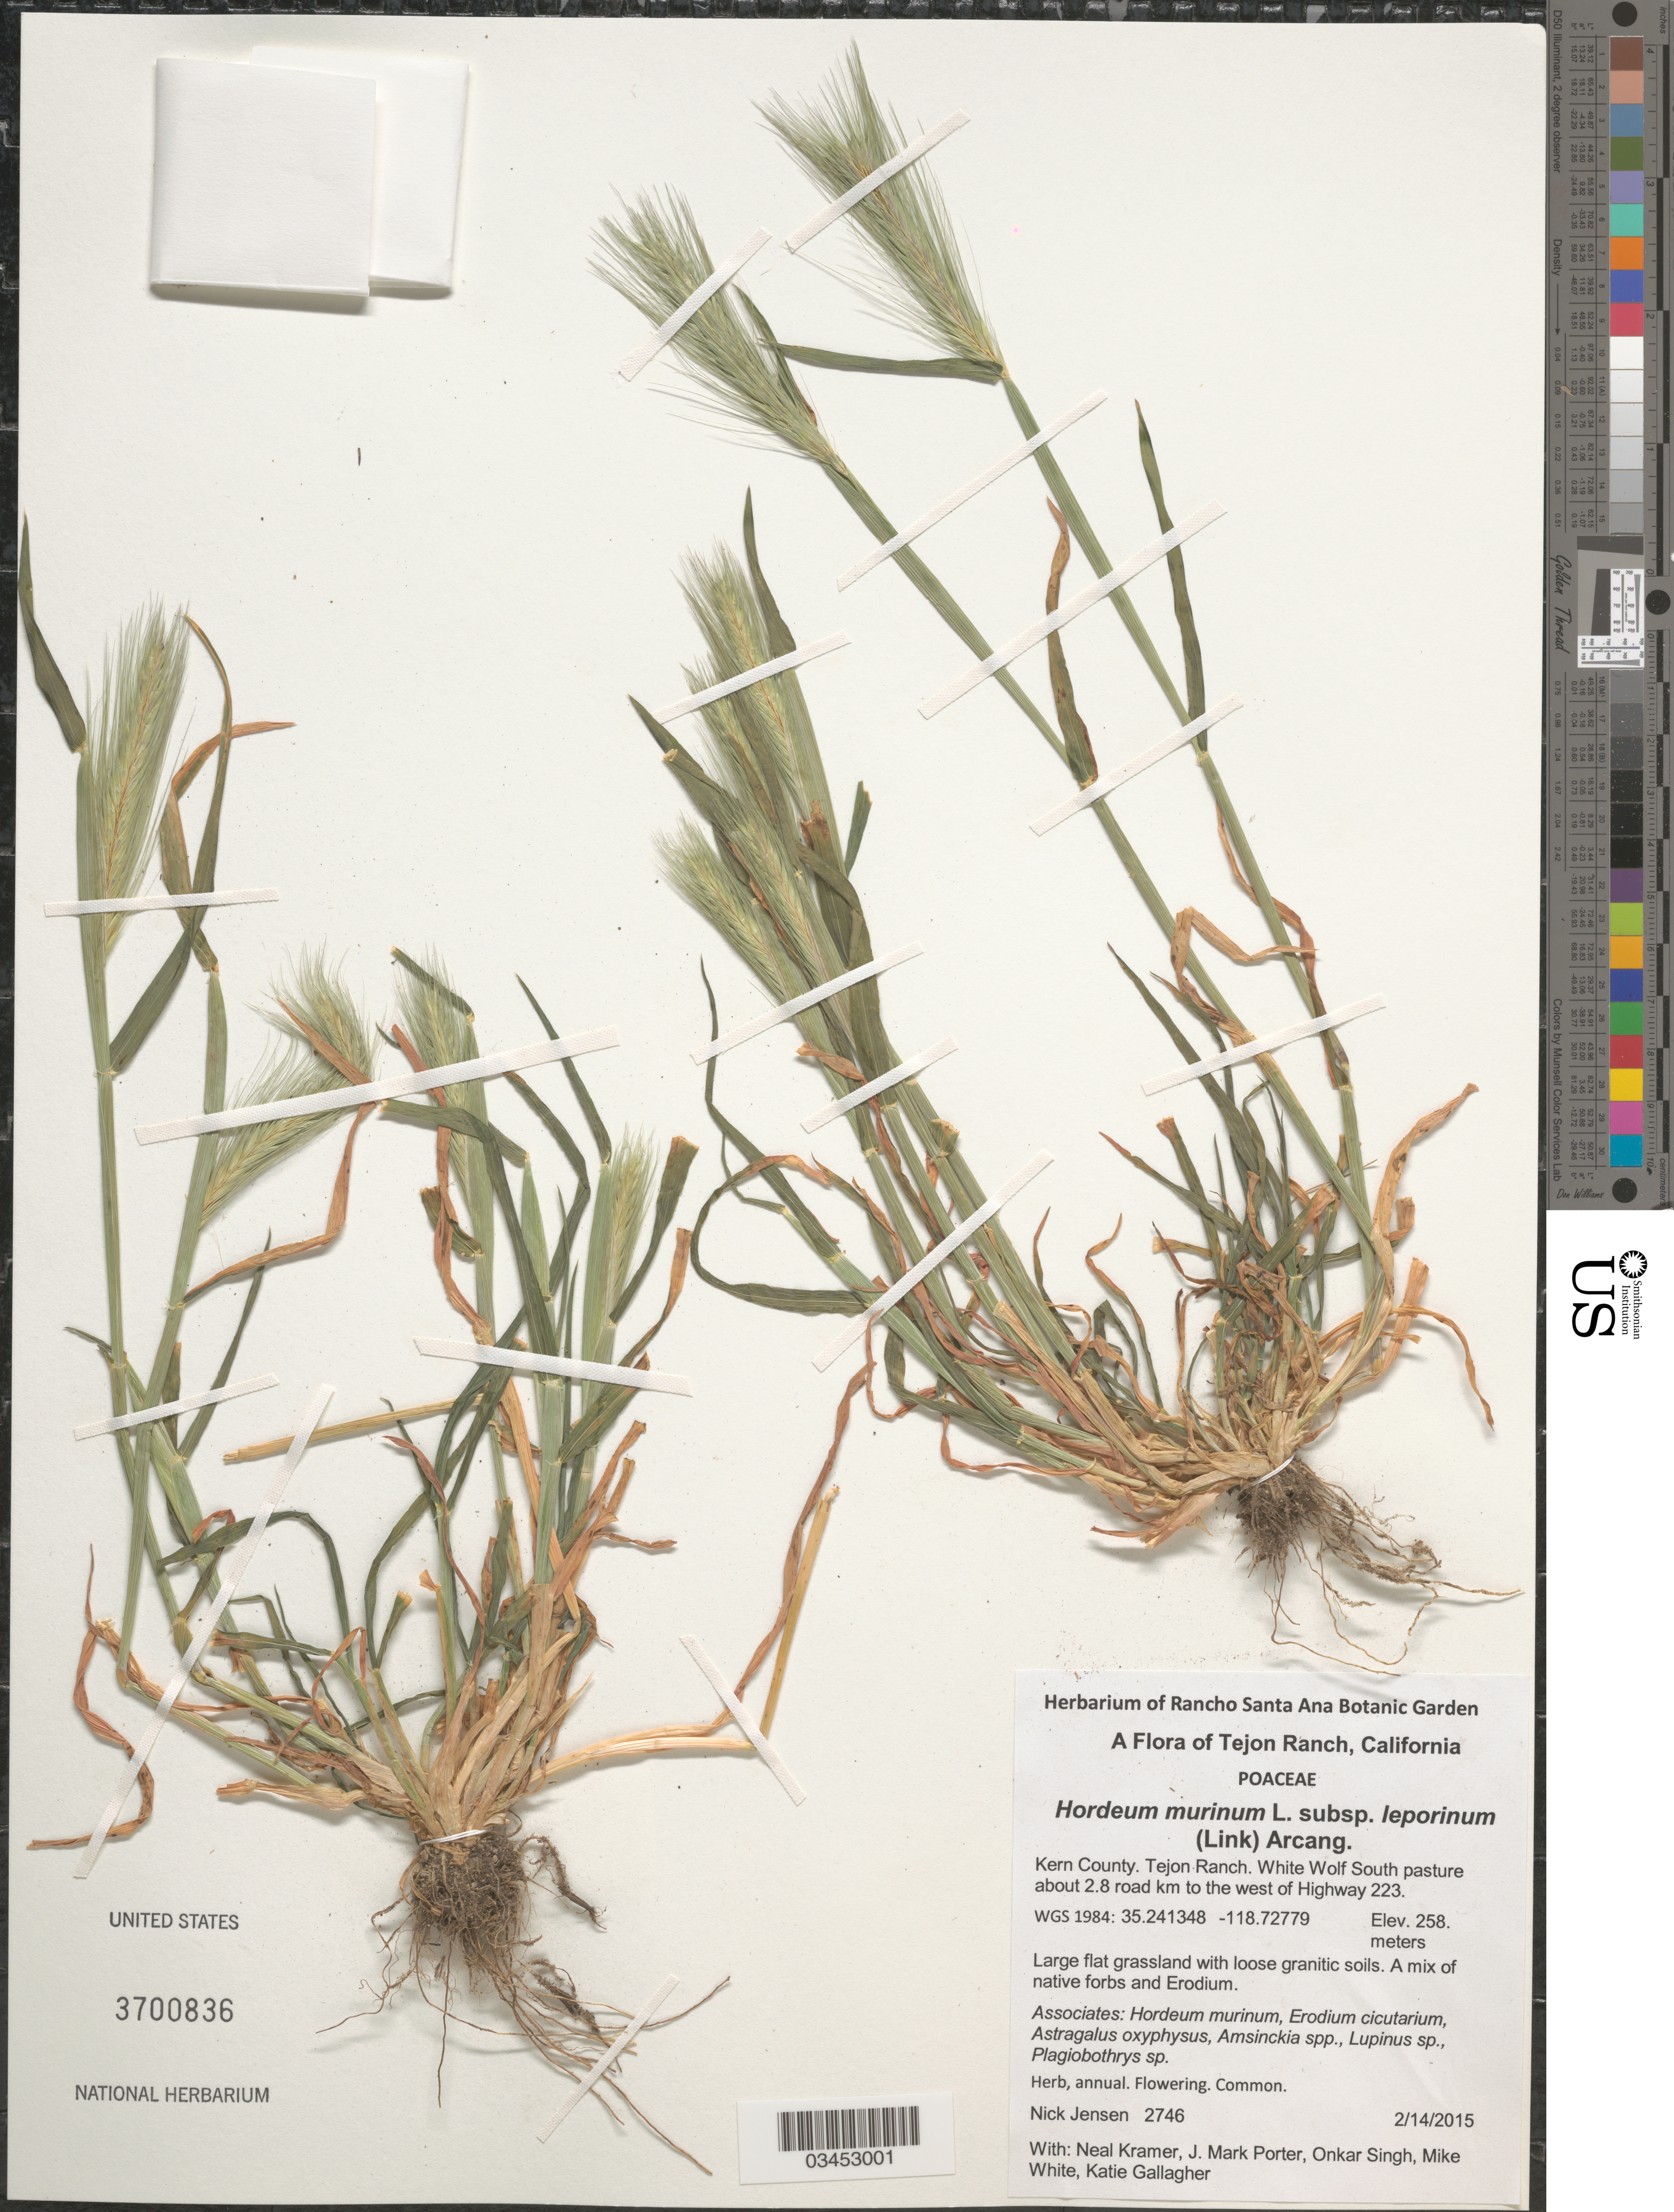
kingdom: Plantae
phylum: Tracheophyta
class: Liliopsida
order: Poales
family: Poaceae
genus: Hordeum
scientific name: Hordeum murinum subsp. leporinum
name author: (Link) Arcang.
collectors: N. Jensen, N. Kramer, J. M. Porter, O. Singh & et al.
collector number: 2746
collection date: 2015-02-14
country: United States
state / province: California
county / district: Kern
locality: Tejon Ranch. Kern County. Tejon Ranch. White Wolf South pasture about 2.8 road km to the west of Highway 223. WGS 1984.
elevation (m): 258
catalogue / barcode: US 3700836